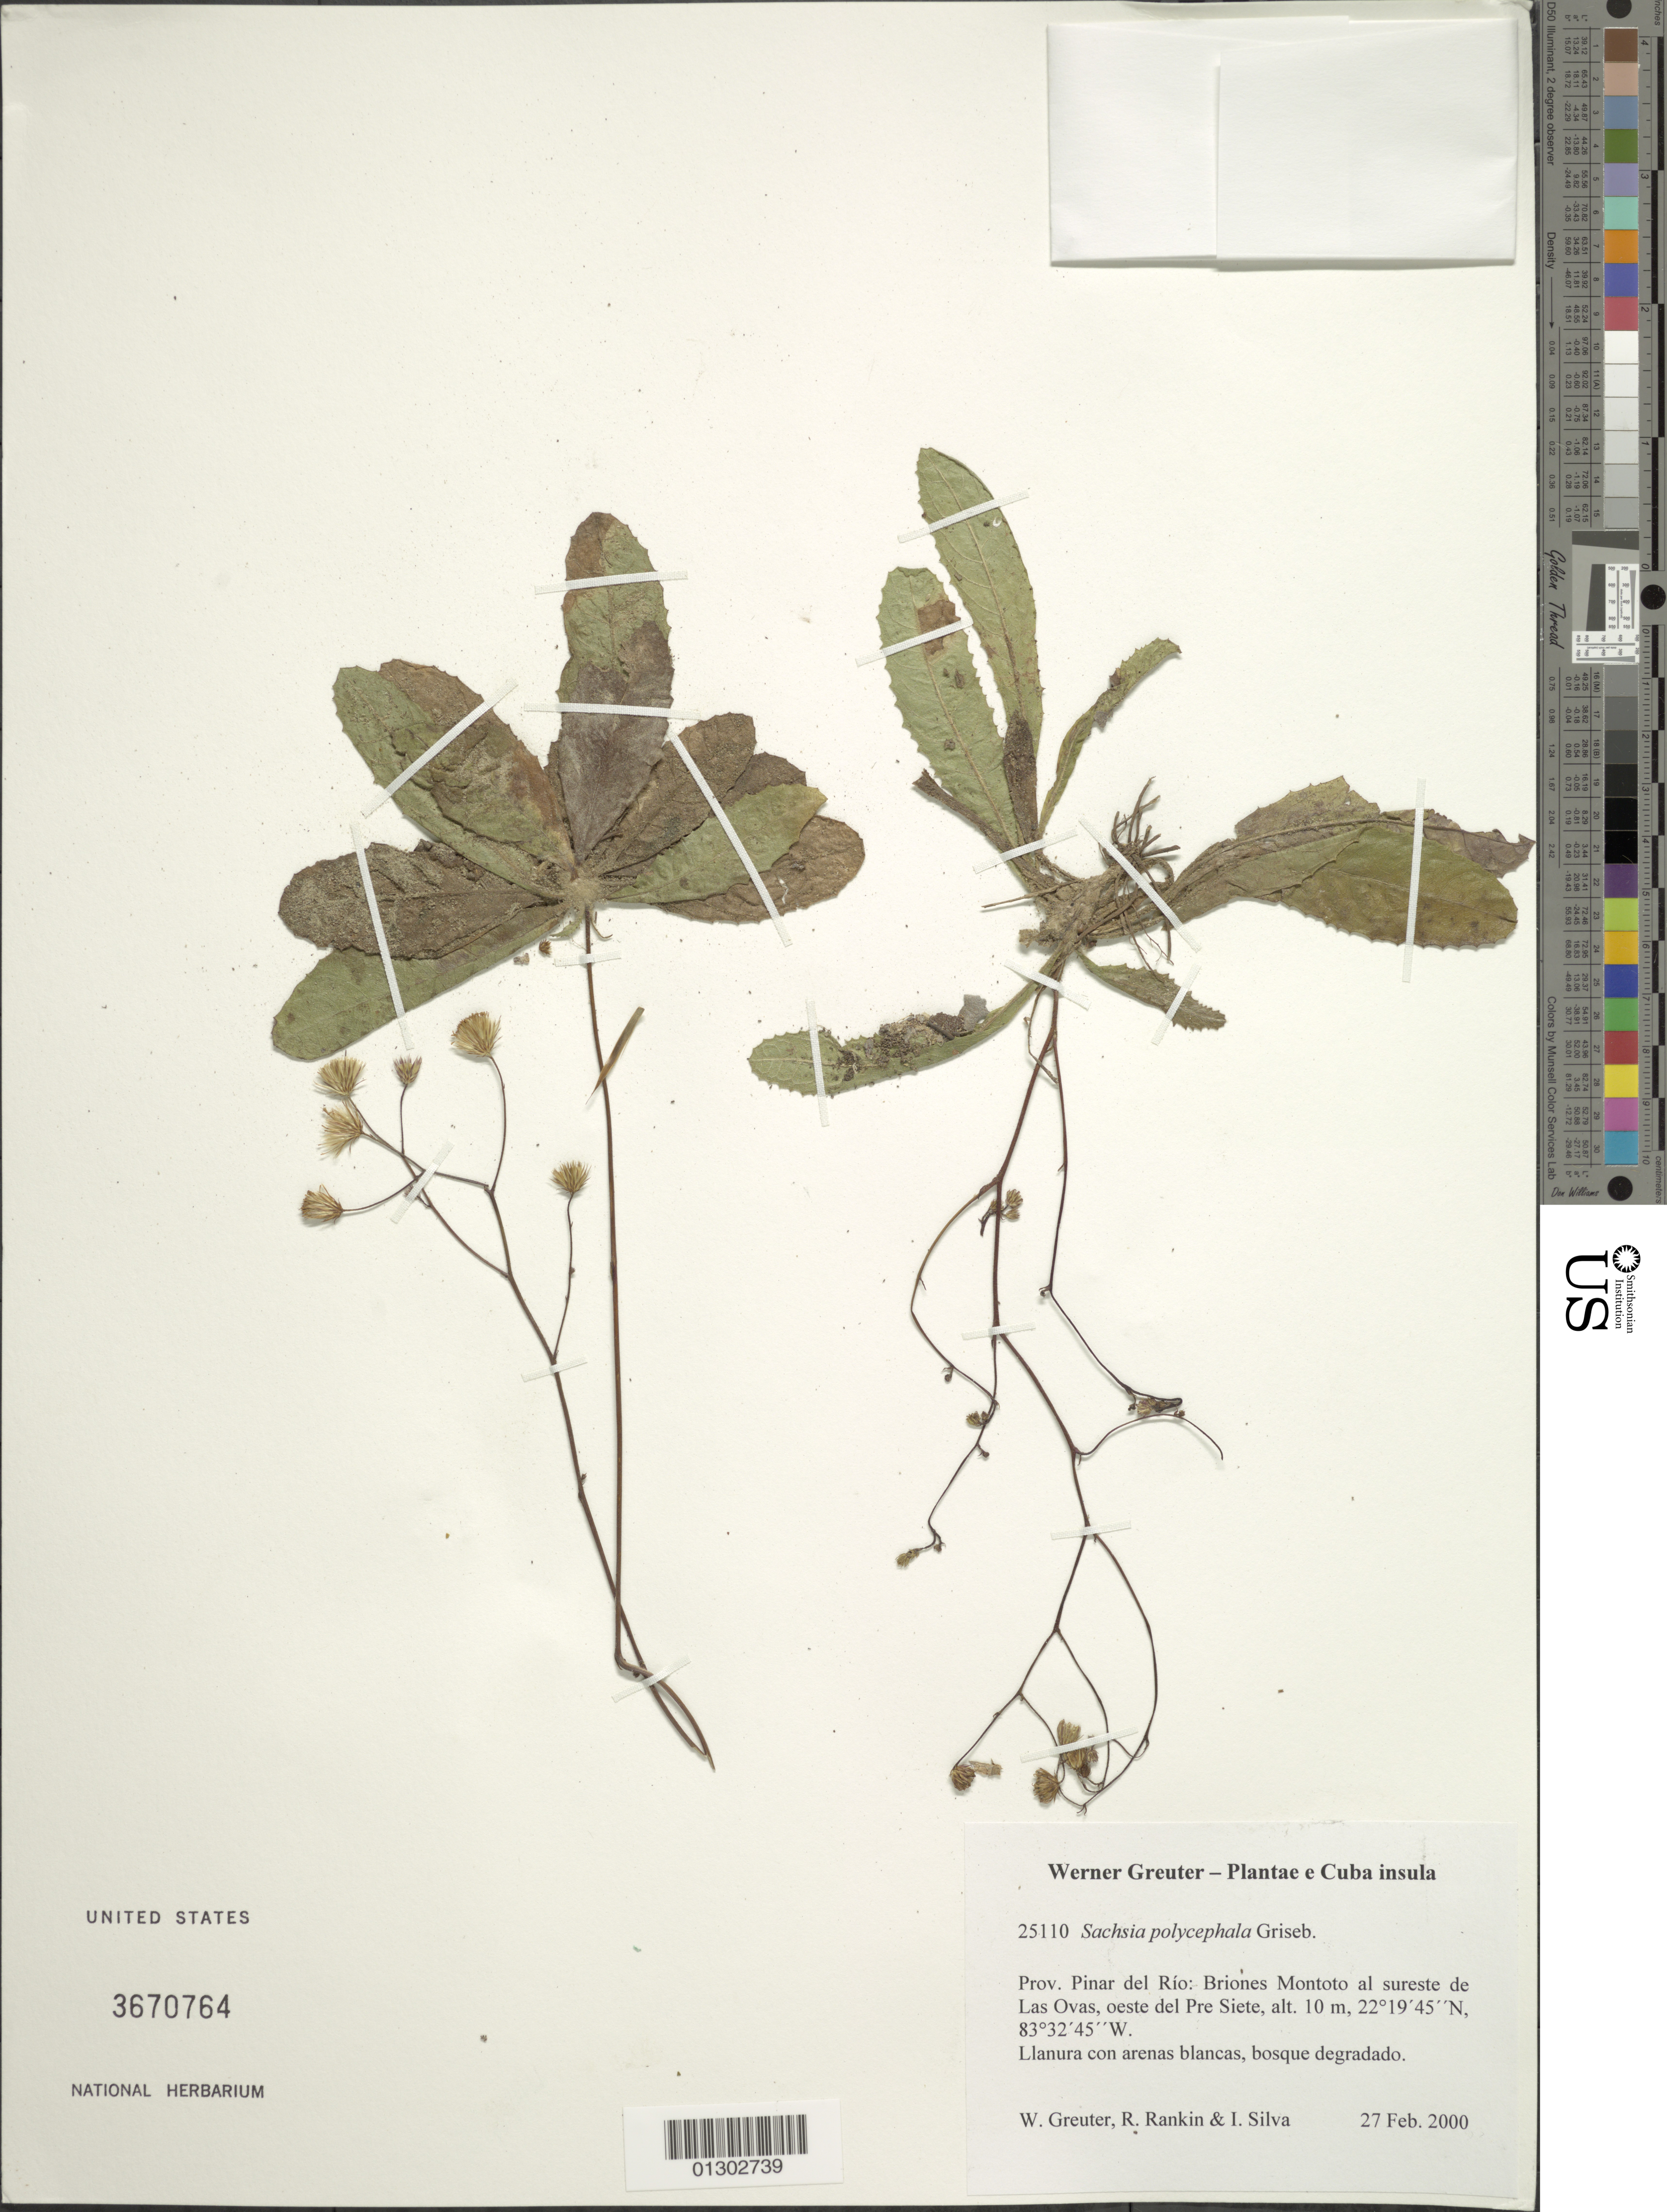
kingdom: Plantae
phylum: Tracheophyta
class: Magnoliopsida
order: Asterales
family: Asteraceae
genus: Sachsia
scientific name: Sachsia polycephala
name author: Griseb.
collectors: W. R. Greuter, R. Rankin Rodriguez & I. Silva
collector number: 25110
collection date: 2000-02-27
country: Cuba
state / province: Pinar del Rio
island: Cuba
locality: Briones Montoto al sureste de Las Ovas, oeste de Pre Siete.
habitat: Llanura con arenas blancas, bosque degradado.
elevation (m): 10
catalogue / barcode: US 3670764